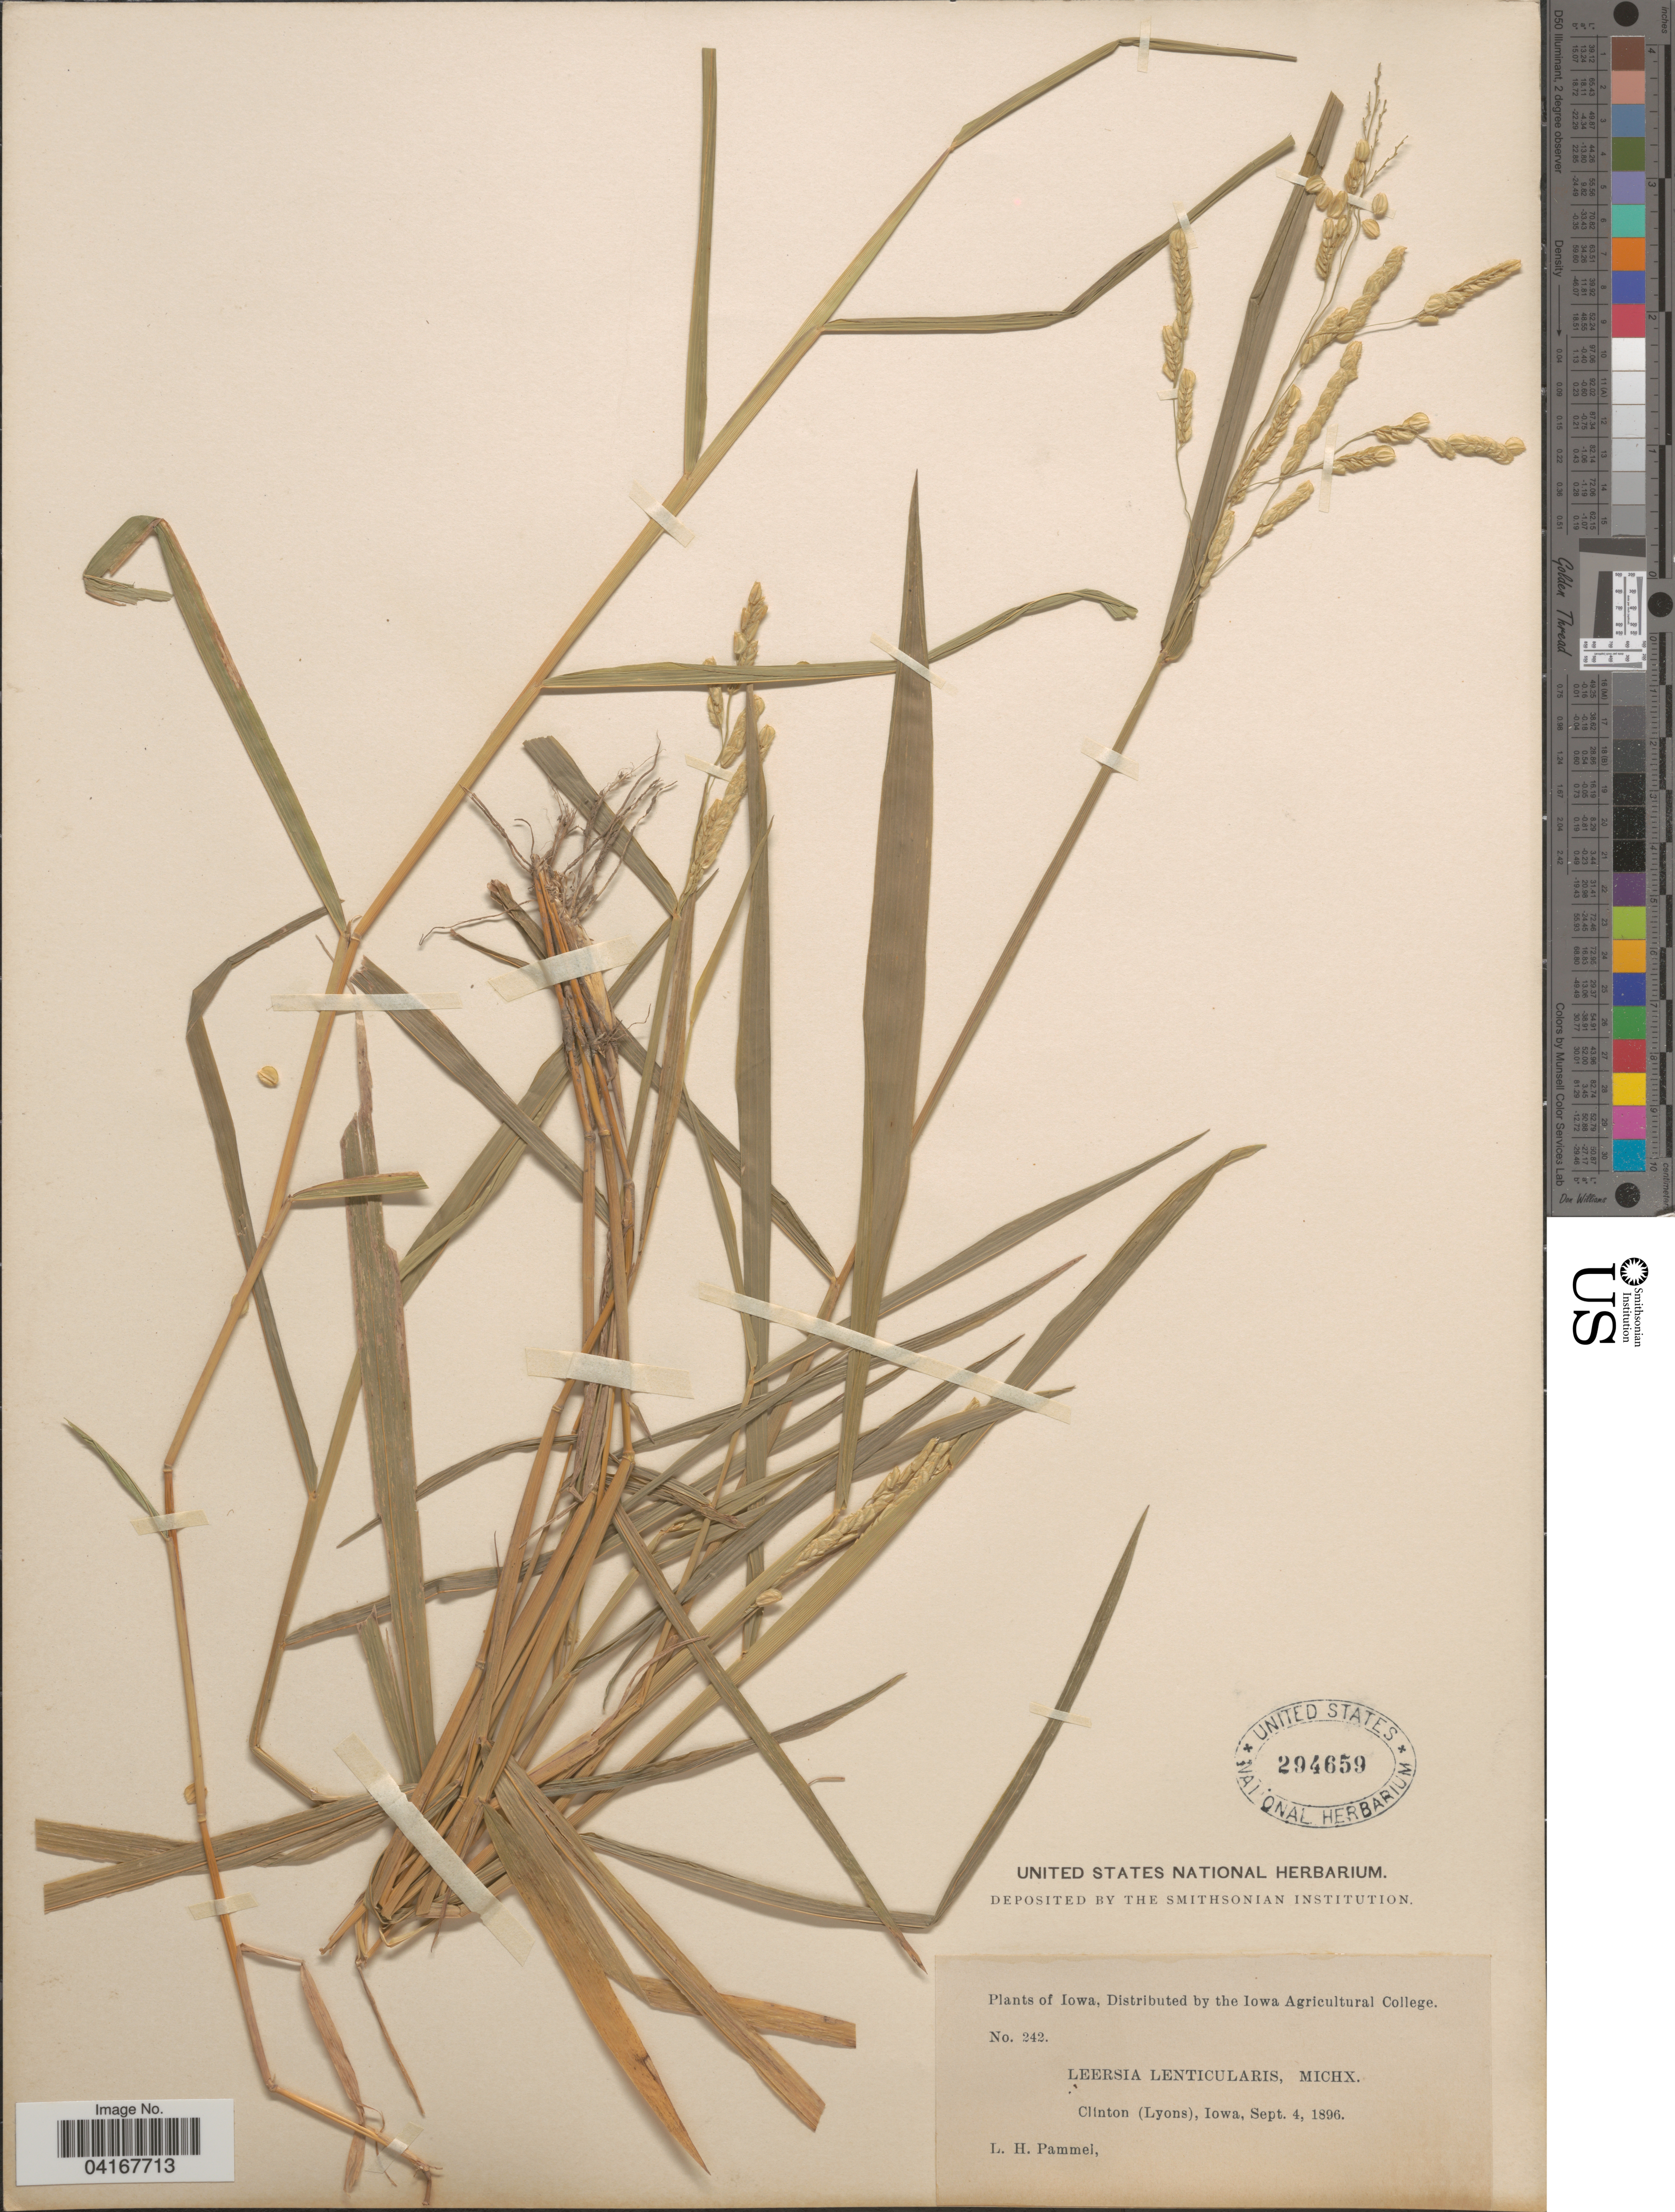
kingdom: Plantae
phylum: Tracheophyta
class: Liliopsida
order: Poales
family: Poaceae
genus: Leersia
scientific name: Leersia lenticularis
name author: Michx.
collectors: L. Pammel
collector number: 242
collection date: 1896-09-04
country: United States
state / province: Iowa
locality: Clinton (Lyons).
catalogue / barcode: US 294659